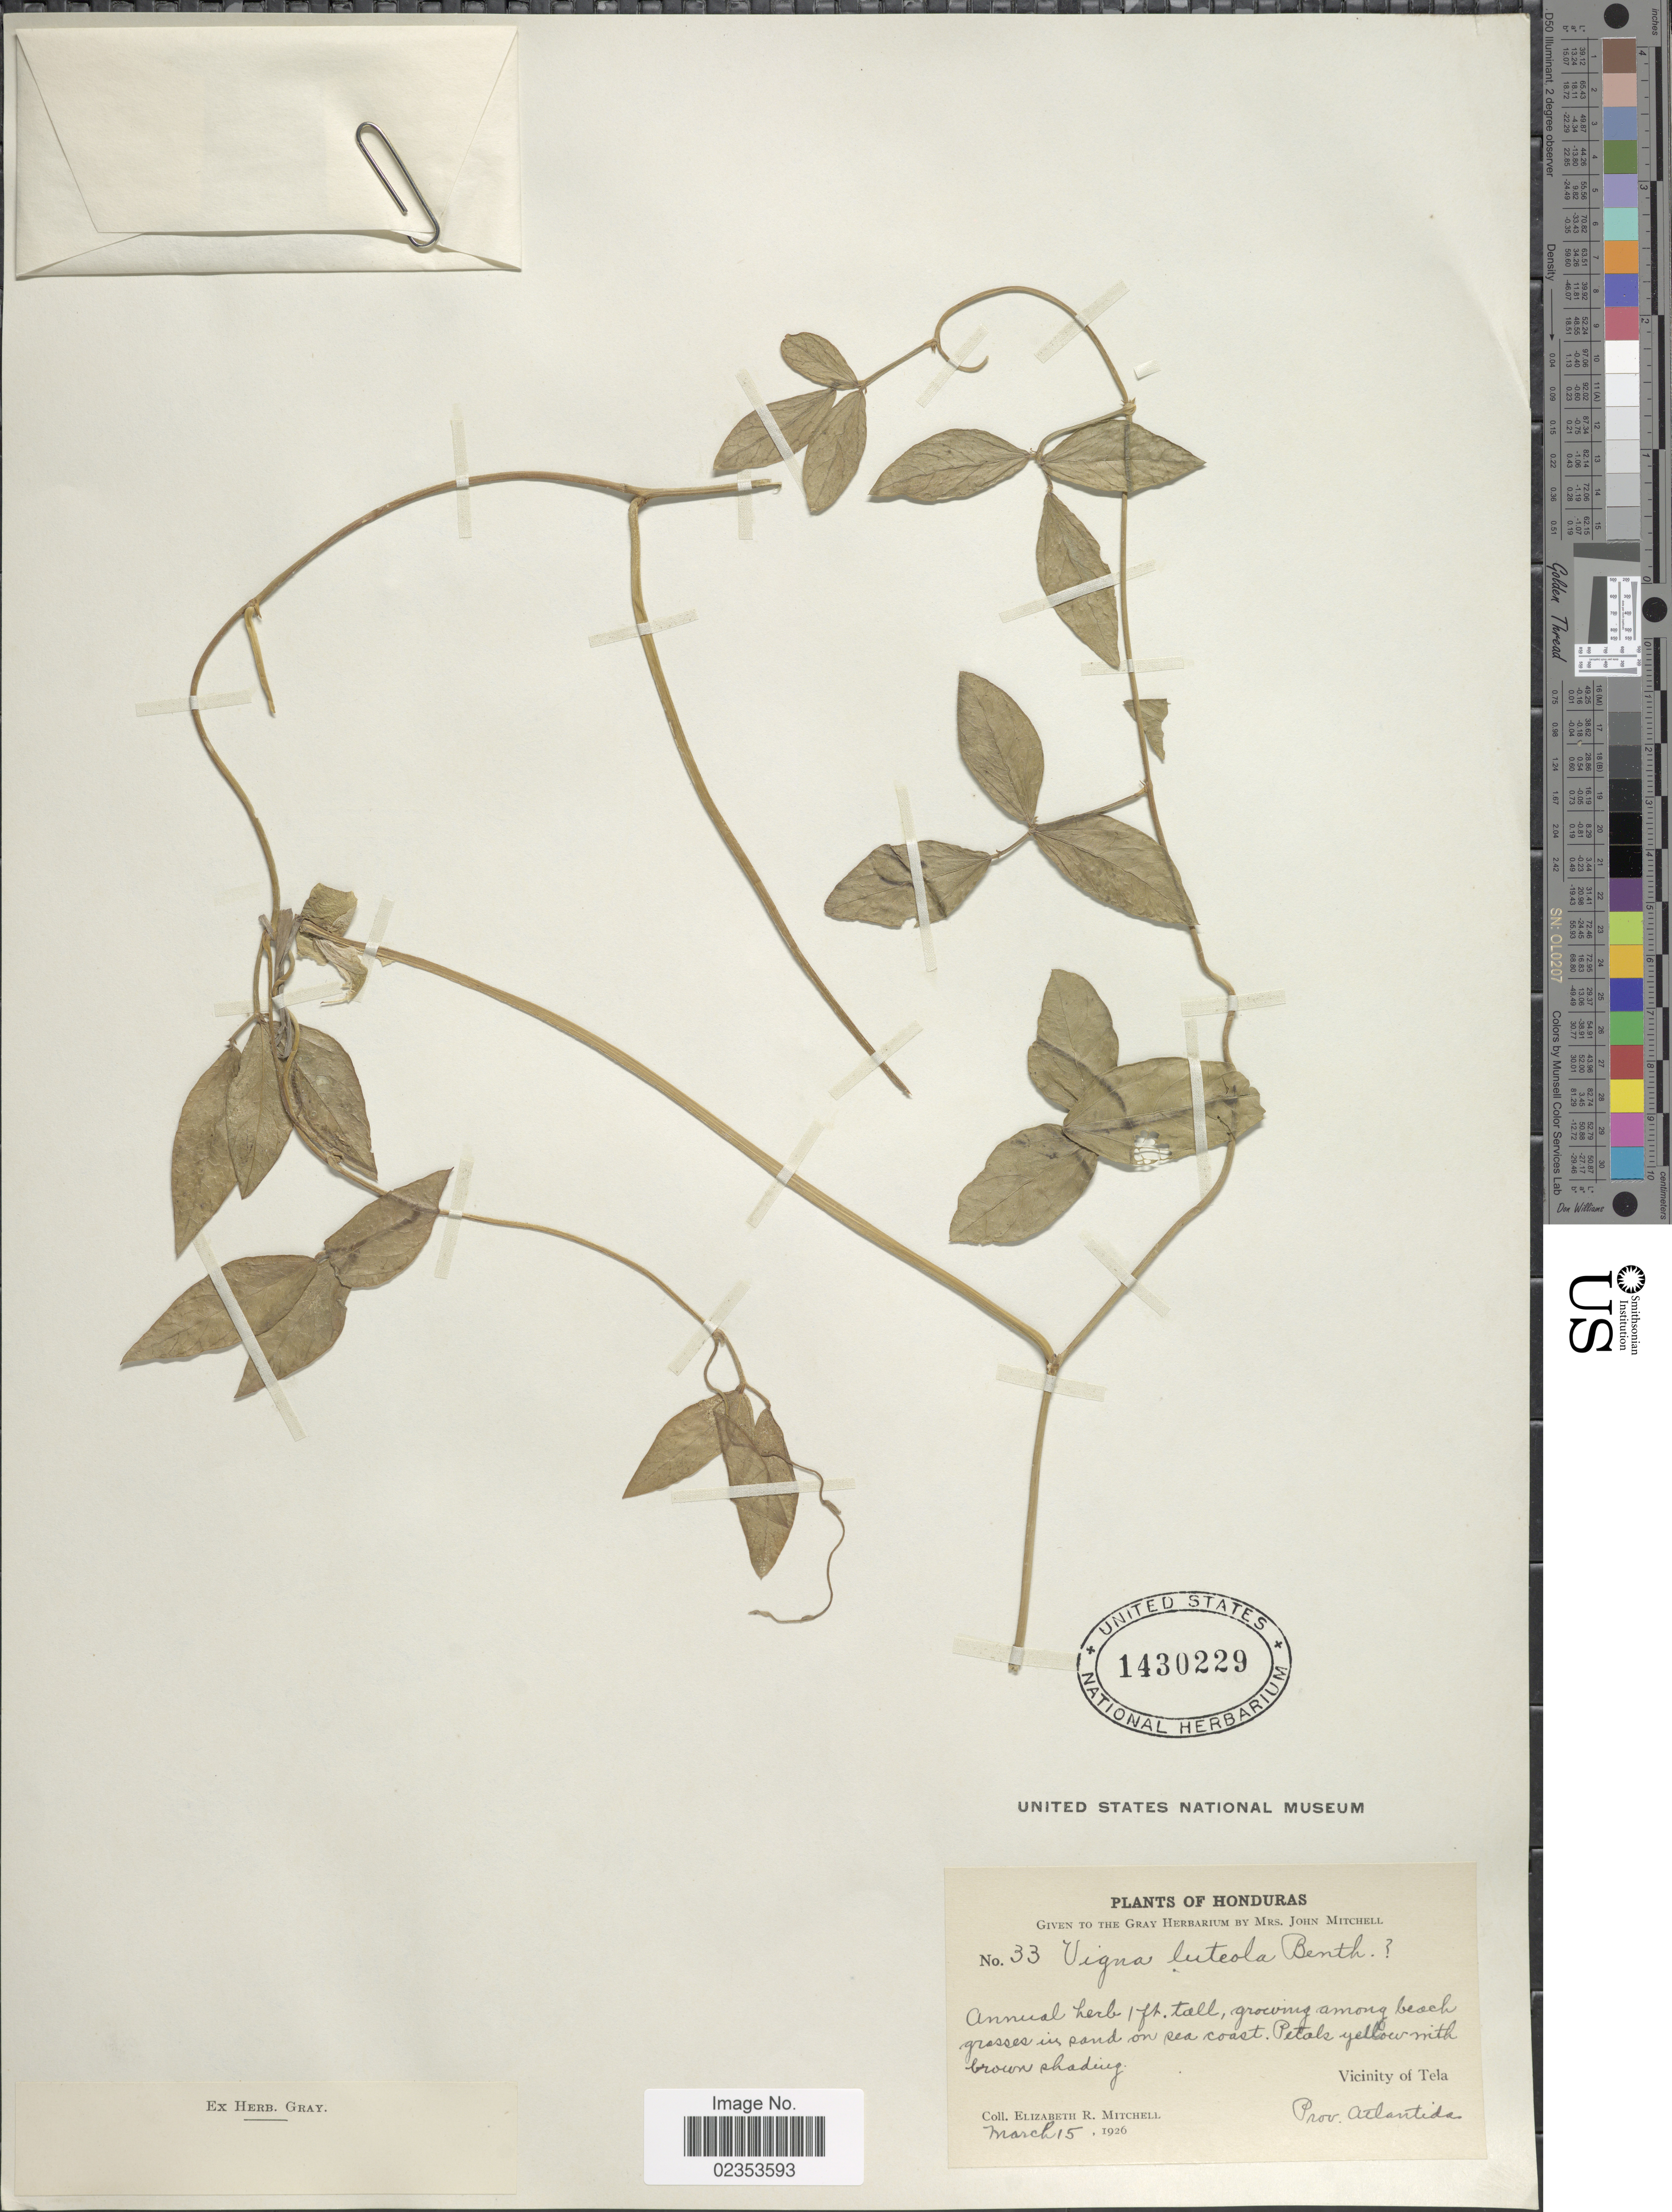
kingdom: Plantae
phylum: Tracheophyta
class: Magnoliopsida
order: Fabales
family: Fabaceae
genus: Vigna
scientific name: Vigna luteola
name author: (Jacq.) Benth.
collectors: E. Mitchell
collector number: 33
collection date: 1926-03-15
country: Honduras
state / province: Atlántida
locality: Vicinity of Tela, Prov. Atlantida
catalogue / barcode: US 1430229